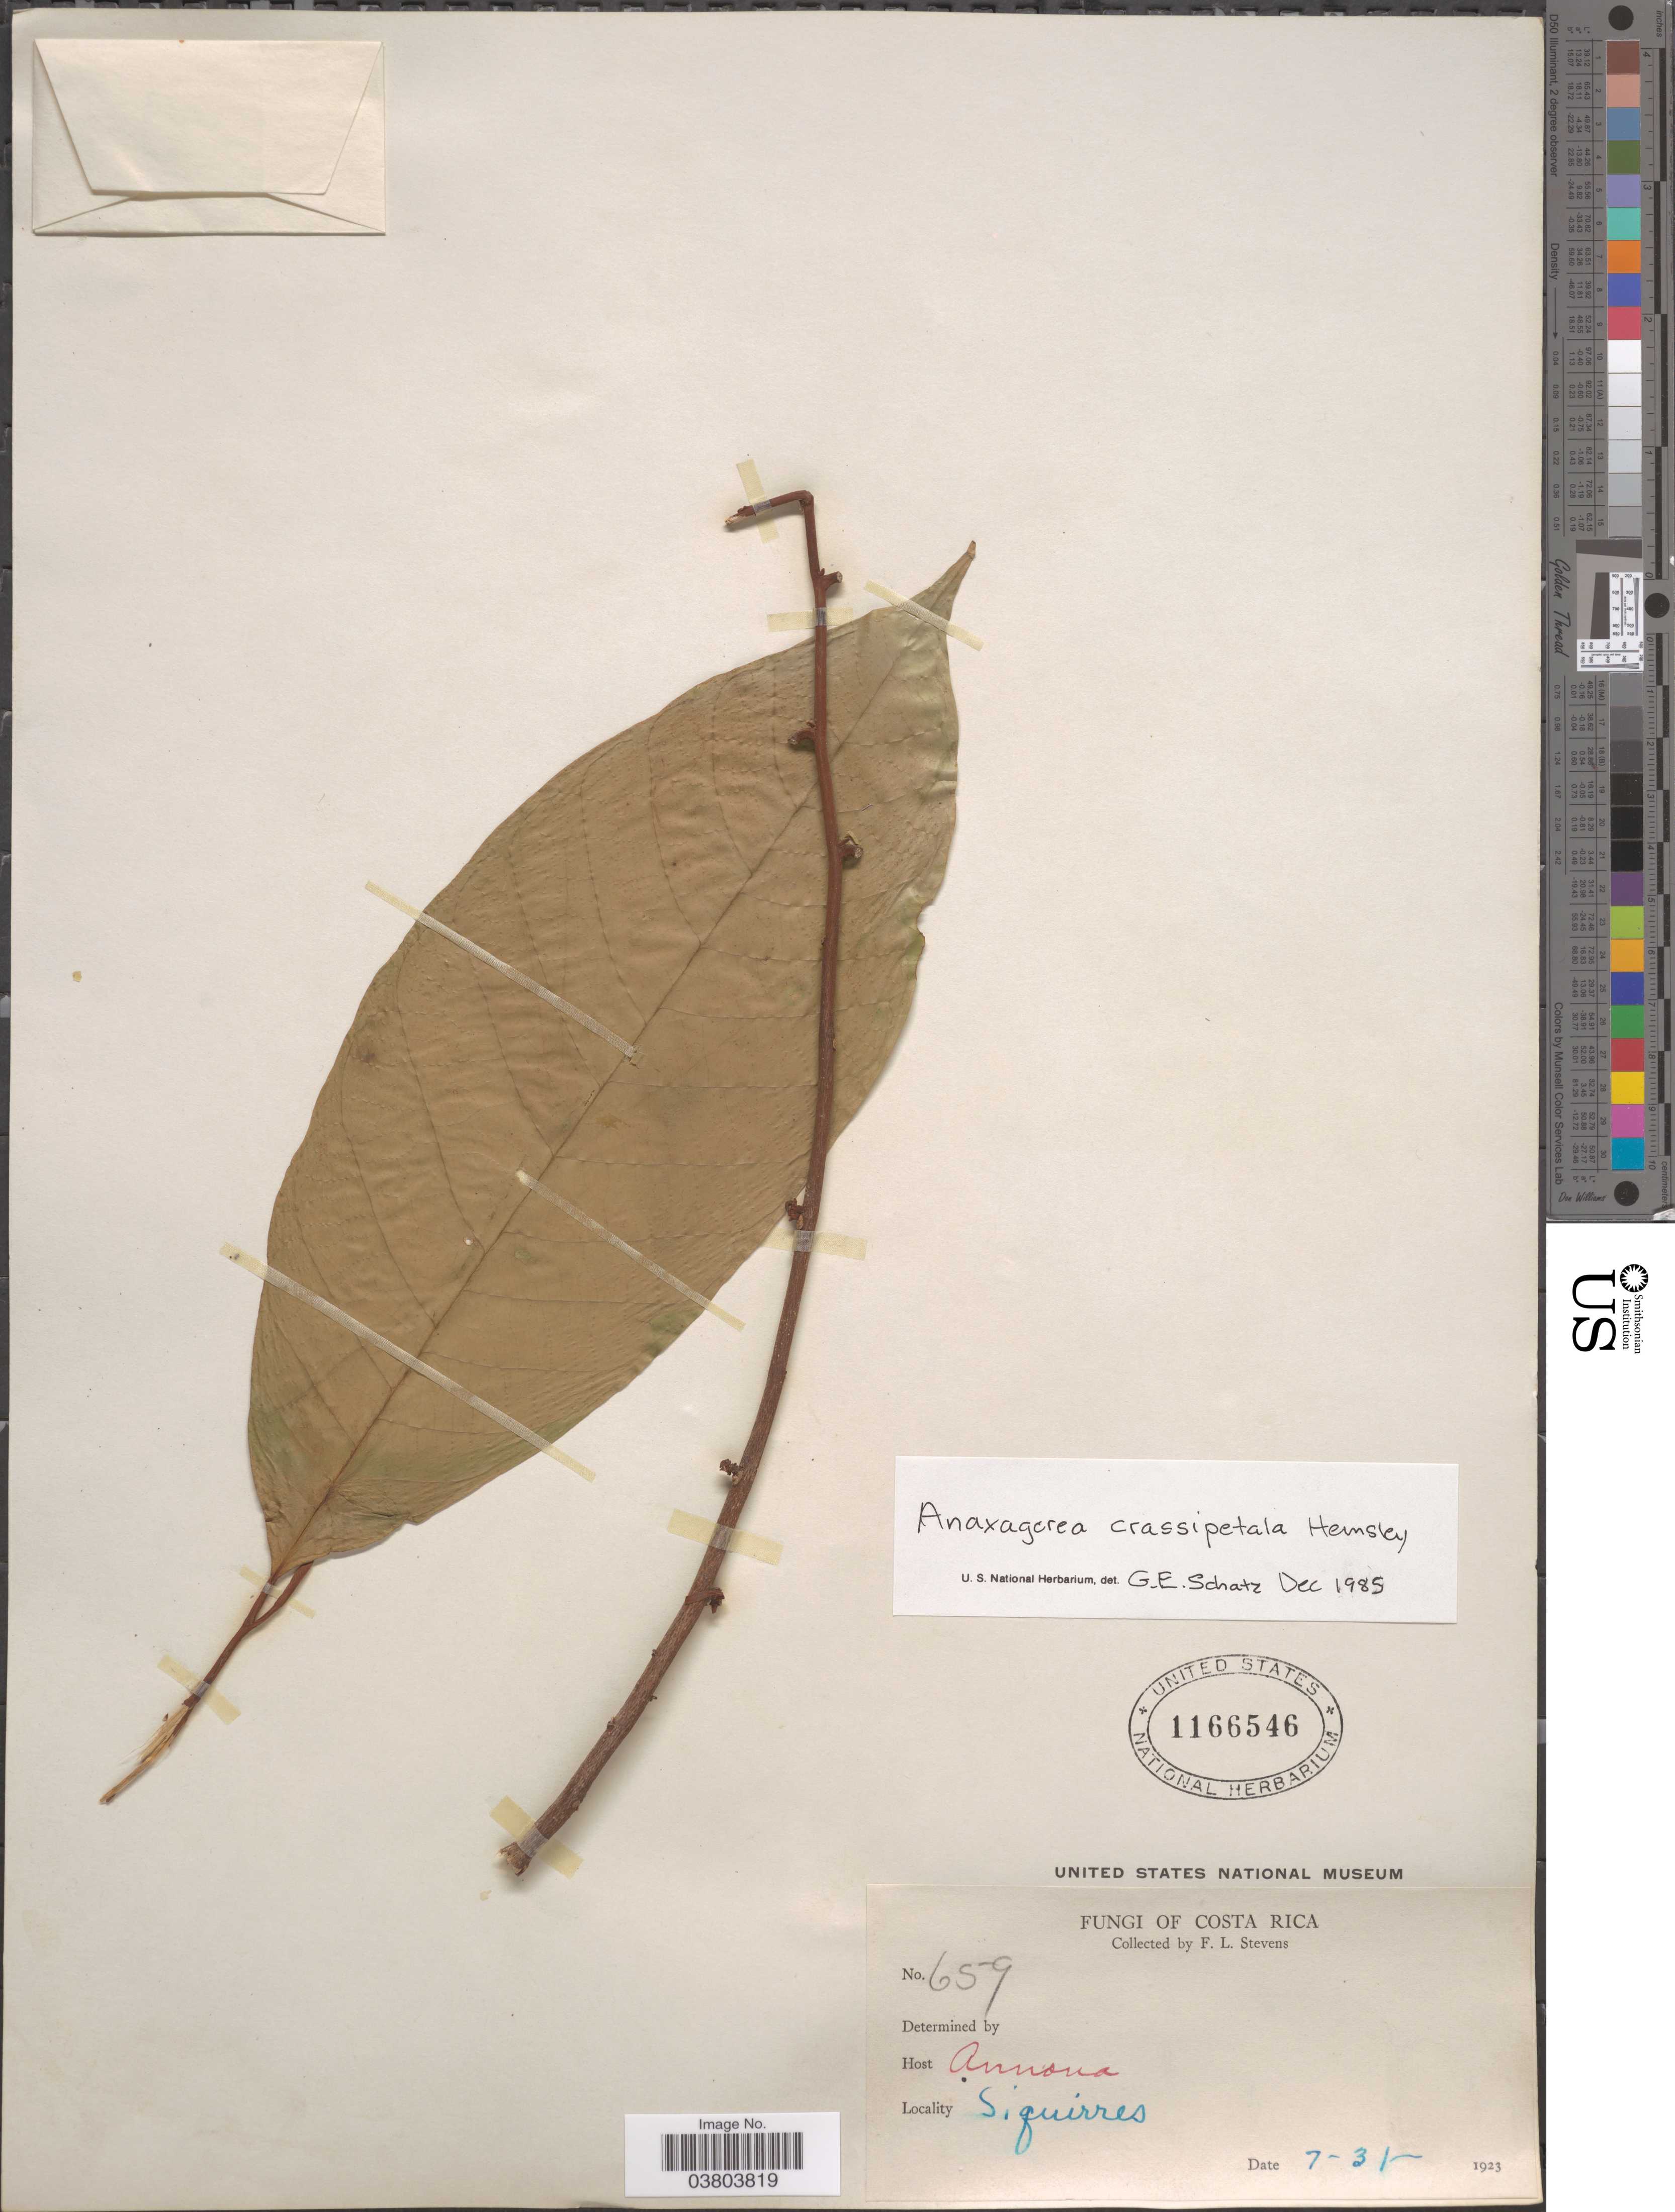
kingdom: Plantae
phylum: Tracheophyta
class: Magnoliopsida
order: Magnoliales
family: Annonaceae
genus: Anaxagorea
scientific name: Anaxagorea crassipetala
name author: Hemsl.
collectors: F. L. Stevens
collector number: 659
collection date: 1923-07-31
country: Costa Rica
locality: Siquirres.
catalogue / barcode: US 1166546